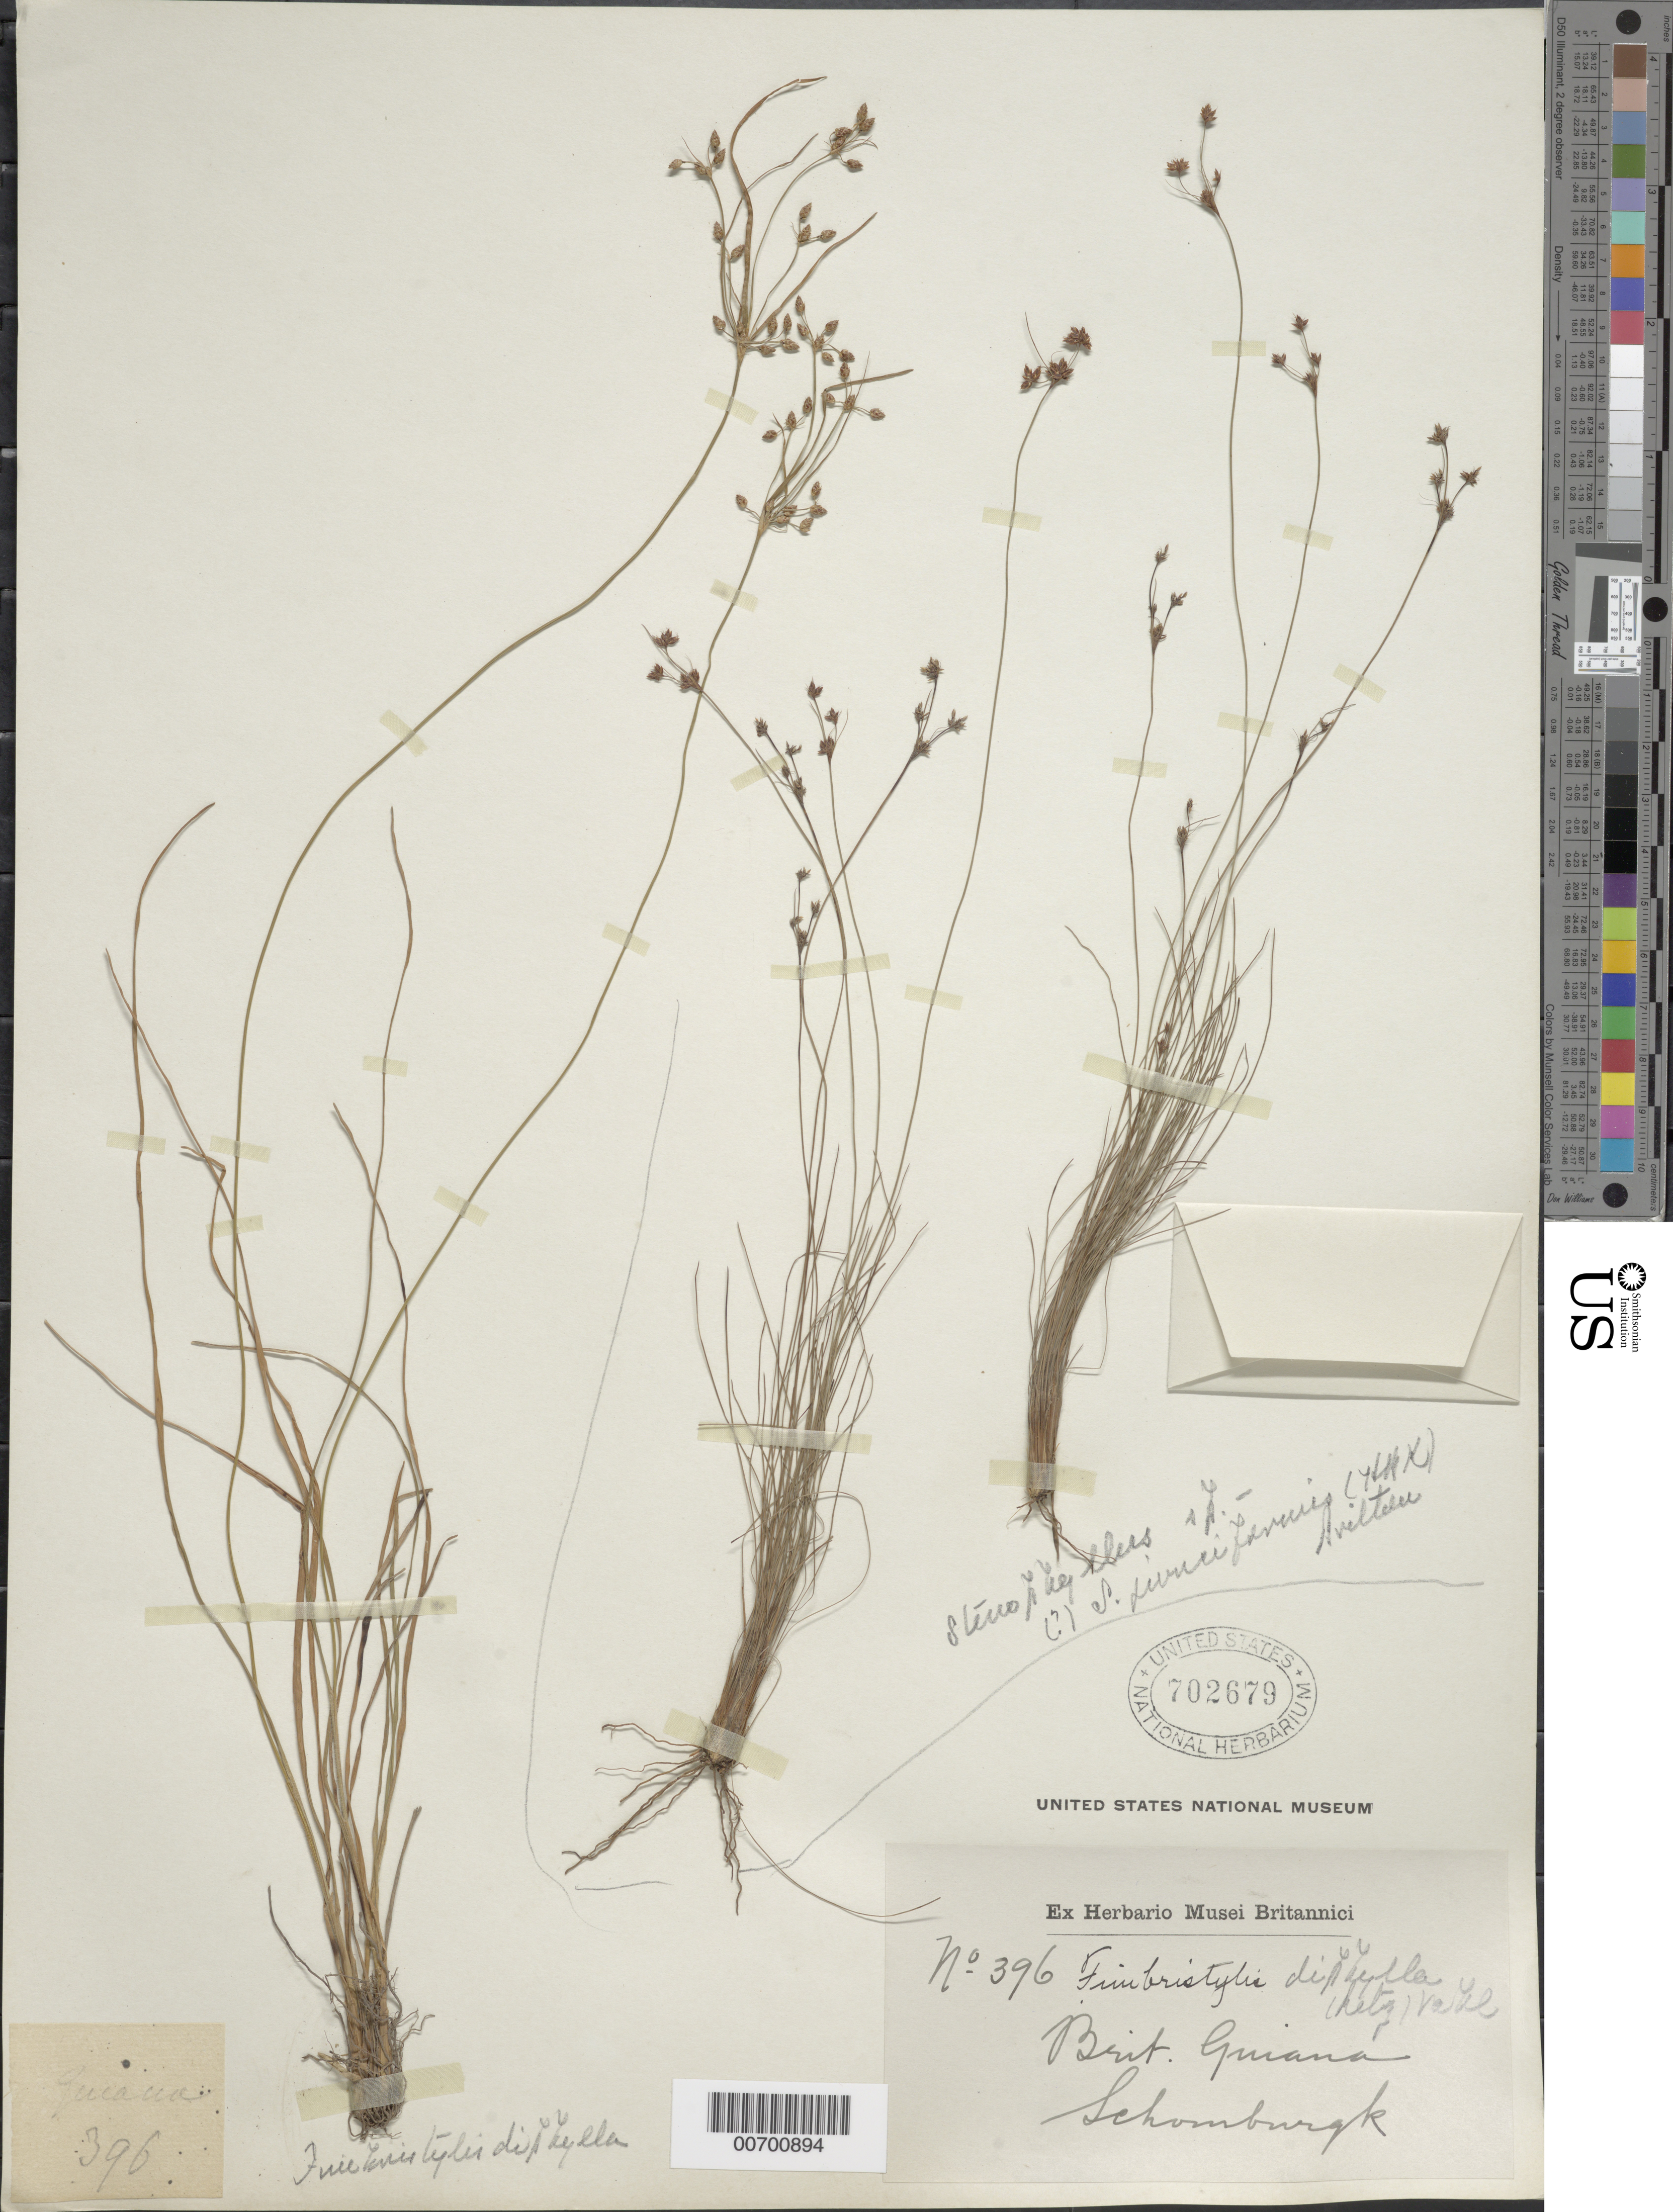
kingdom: Plantae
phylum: Tracheophyta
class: Liliopsida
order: Poales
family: Cyperaceae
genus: Bulbostylis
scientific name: Bulbostylis conostachya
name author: (Boeckeler) Beetle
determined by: Strong, Mark T., (BOT), Smithsonian Institution - National Museum of Natural History (UNITED STATES)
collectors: -- Schomburgk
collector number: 396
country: Guyana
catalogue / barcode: US 702679